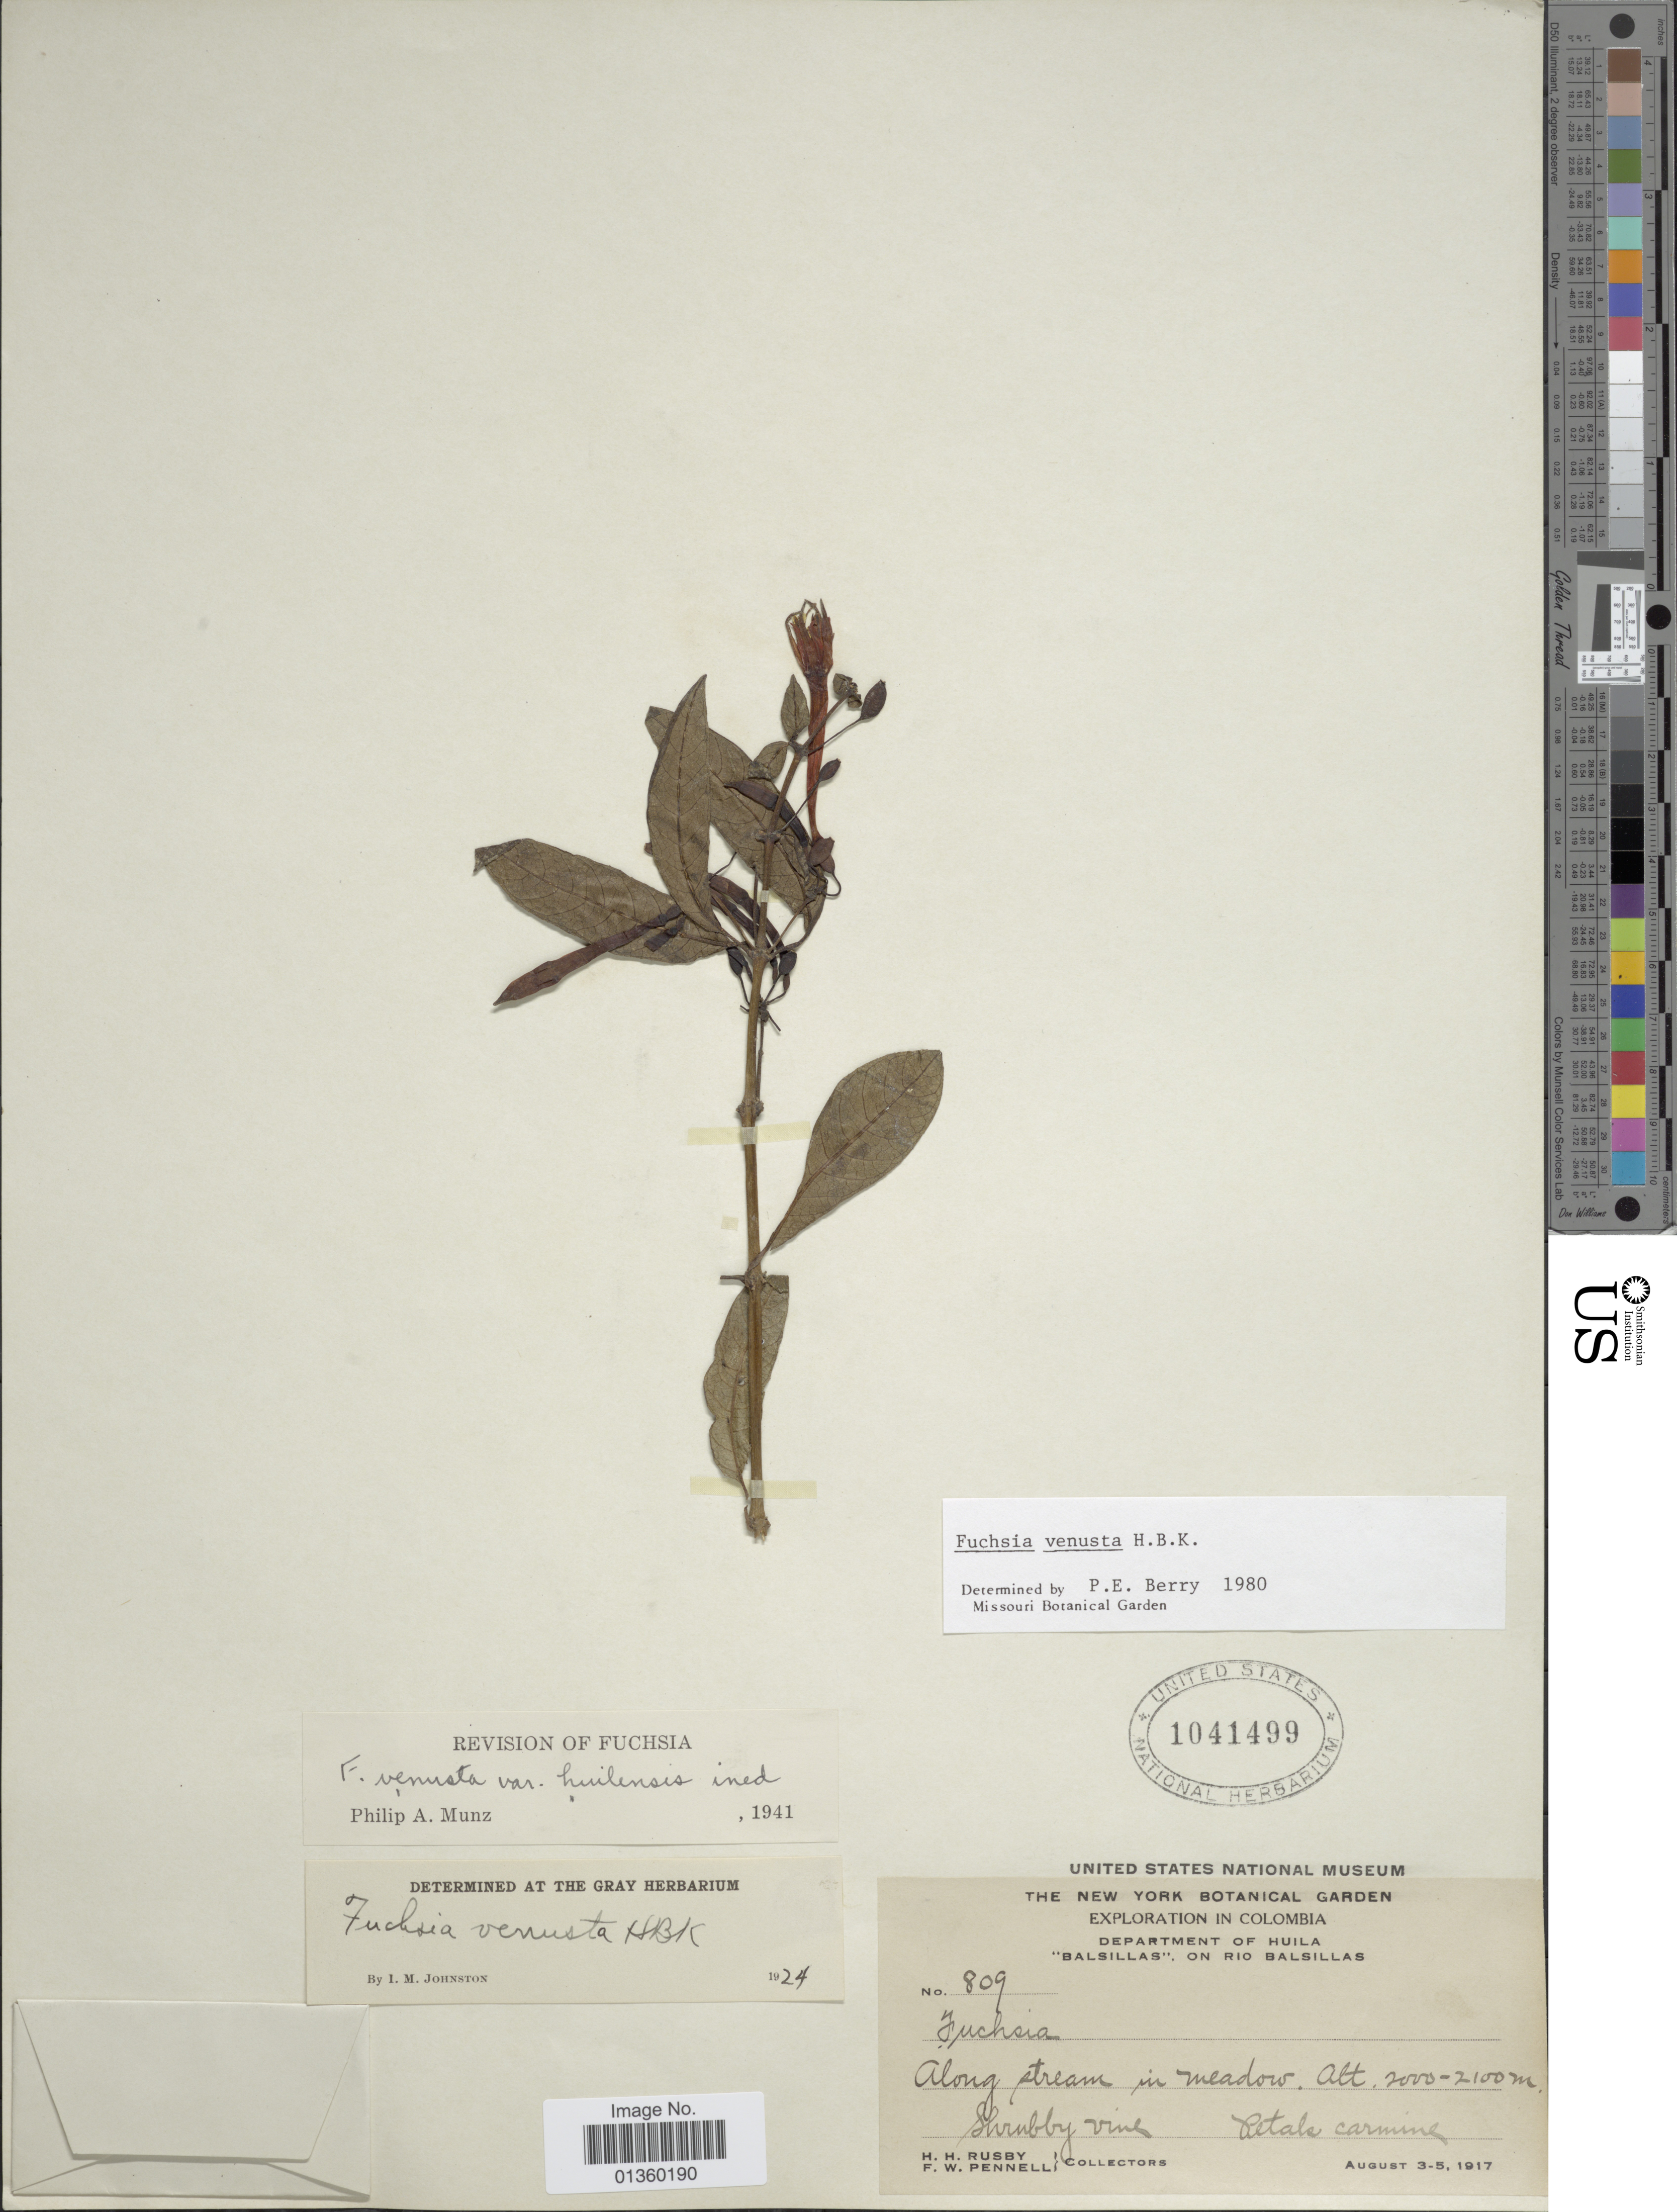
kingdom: Plantae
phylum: Tracheophyta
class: Magnoliopsida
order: Myrtales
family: Onagraceae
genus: Fuchsia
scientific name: Fuchsia venusta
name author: Kunth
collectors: H. H. Rusby & F. W. Pennell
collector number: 809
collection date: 1917-08-03/1917-08-05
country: Colombia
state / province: Huila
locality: Balsillas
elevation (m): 2000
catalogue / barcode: US 1041499